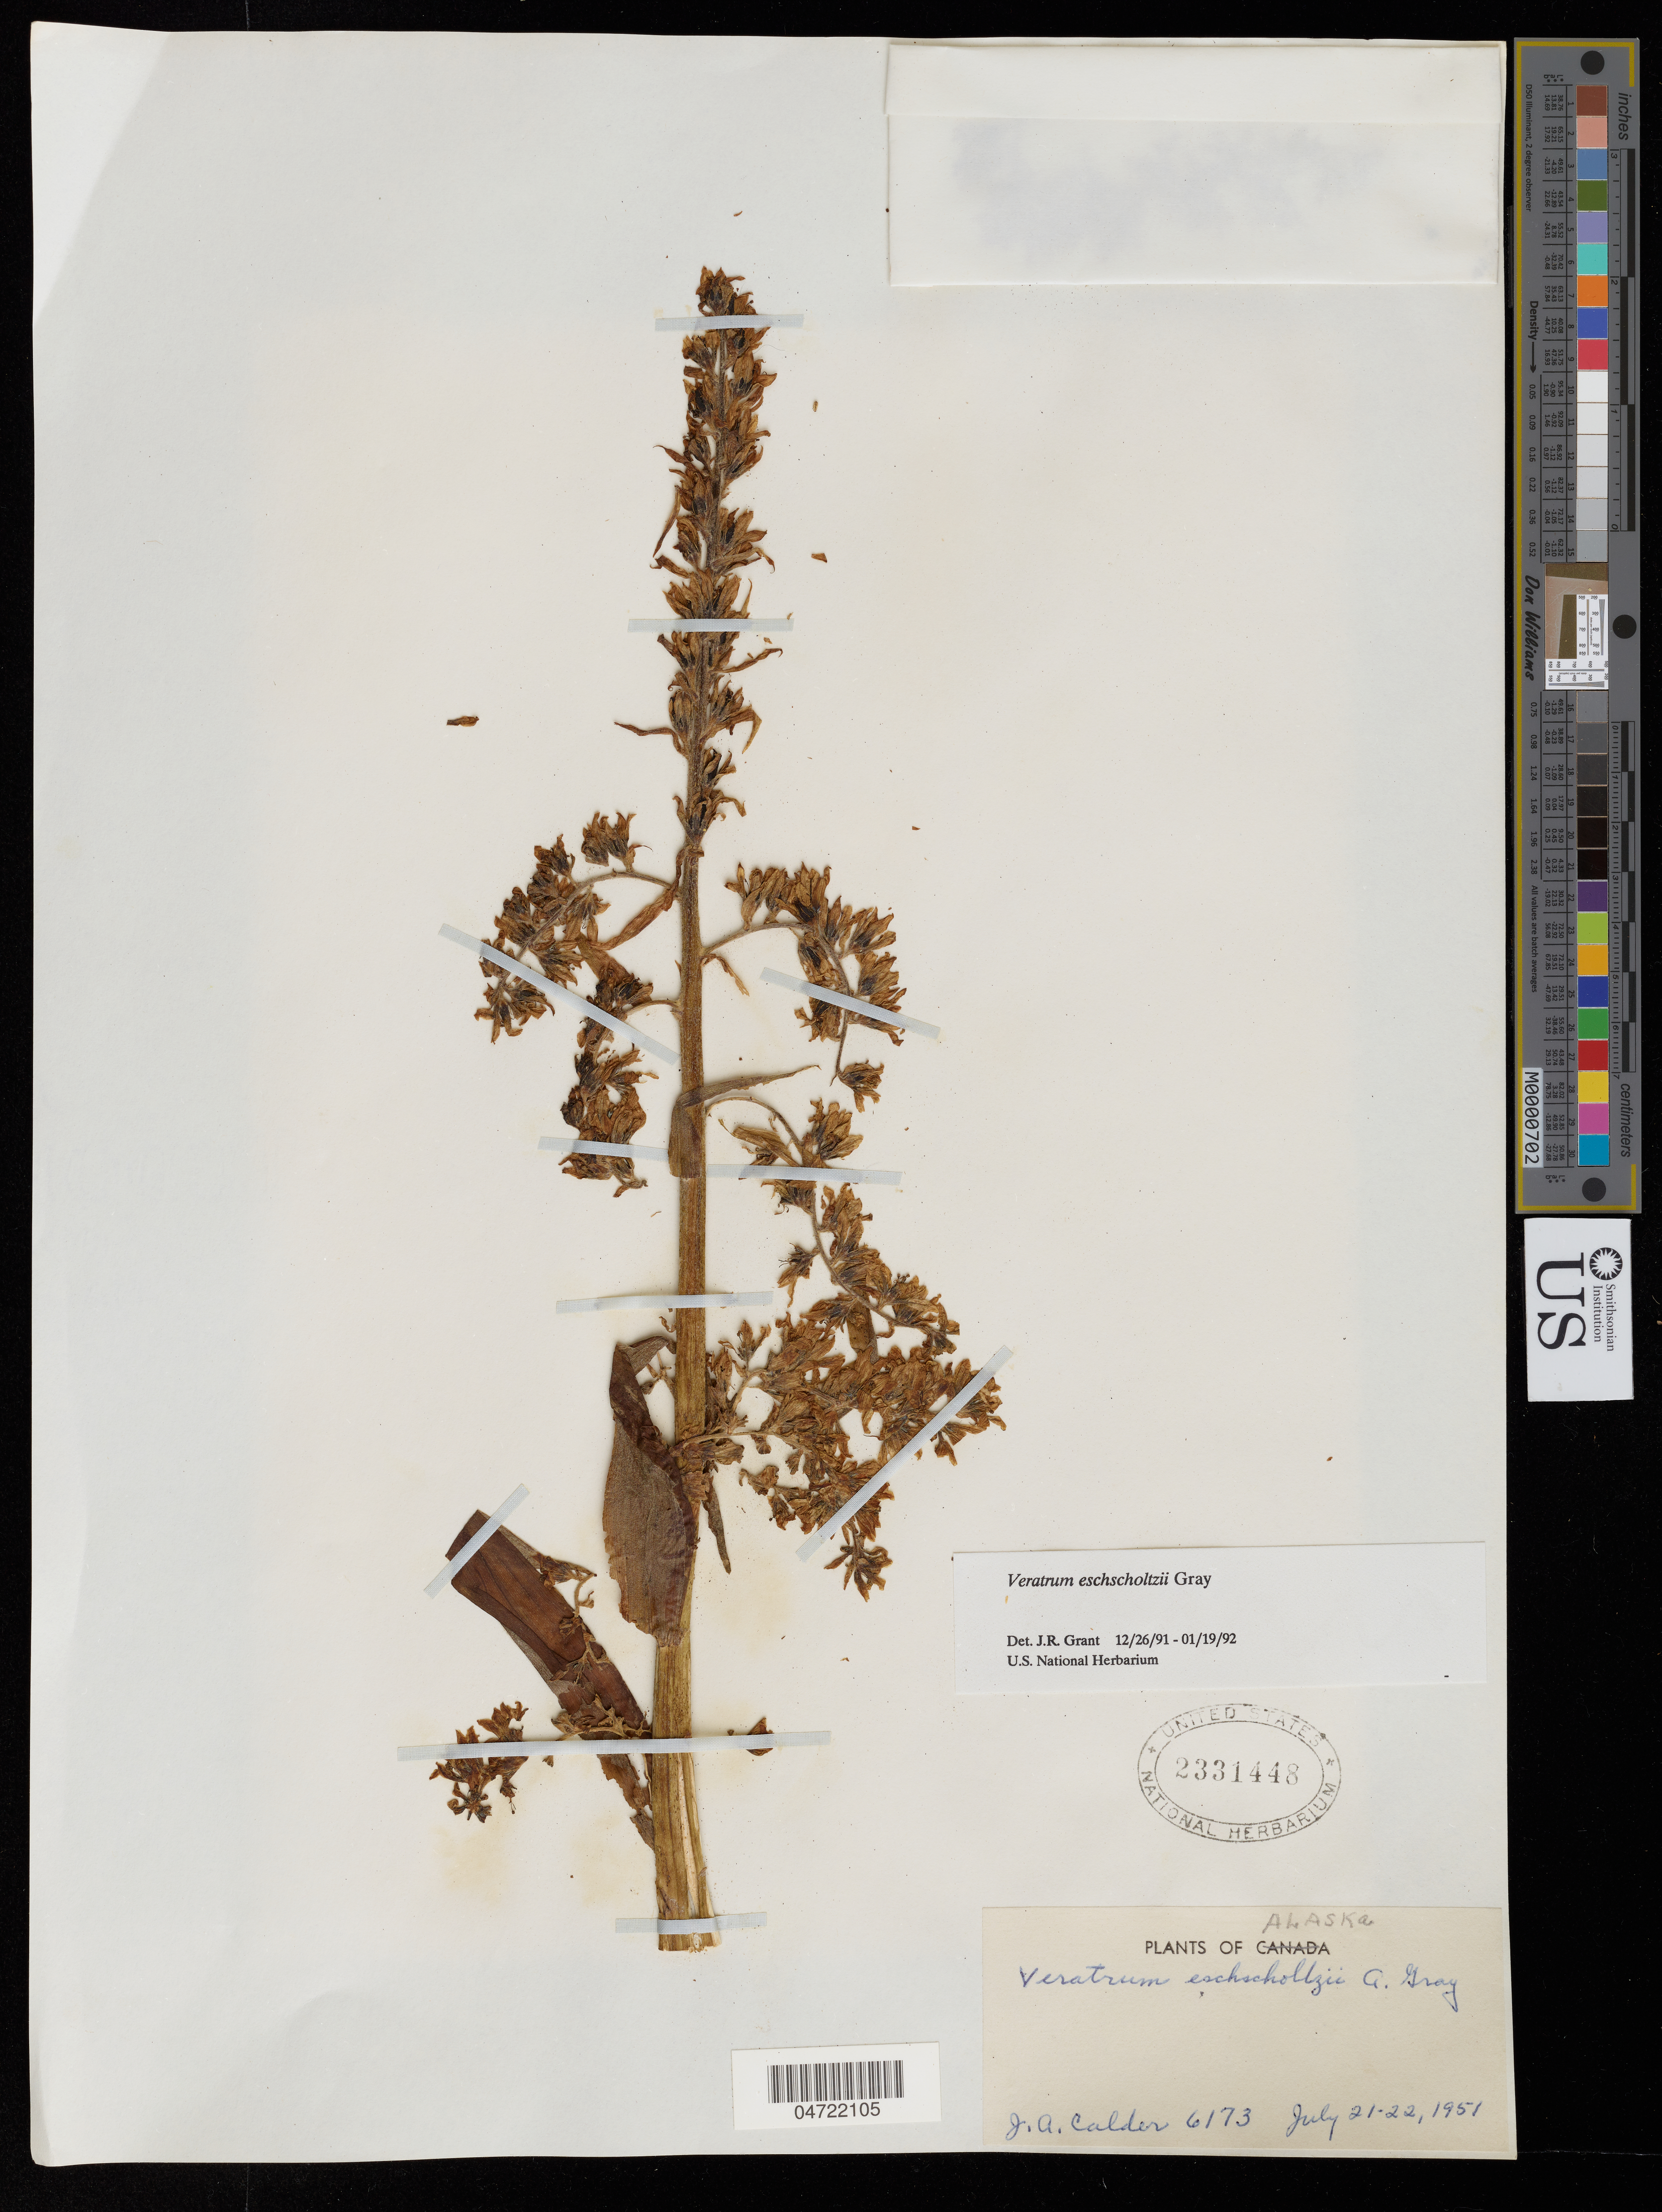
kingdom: Plantae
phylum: Tracheophyta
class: Liliopsida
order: Liliales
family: Melanthiaceae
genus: Veratrum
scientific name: Veratrum eschscholtzii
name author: A. Gray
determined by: Grant, J. R., (SWITZERLAND)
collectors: J. A. Calder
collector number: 6173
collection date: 1951-07-21/1951-07-22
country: United States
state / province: Alaska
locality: Falls Creek mine area near Kenai Lake, Kenai Peninsula.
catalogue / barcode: US 2331448